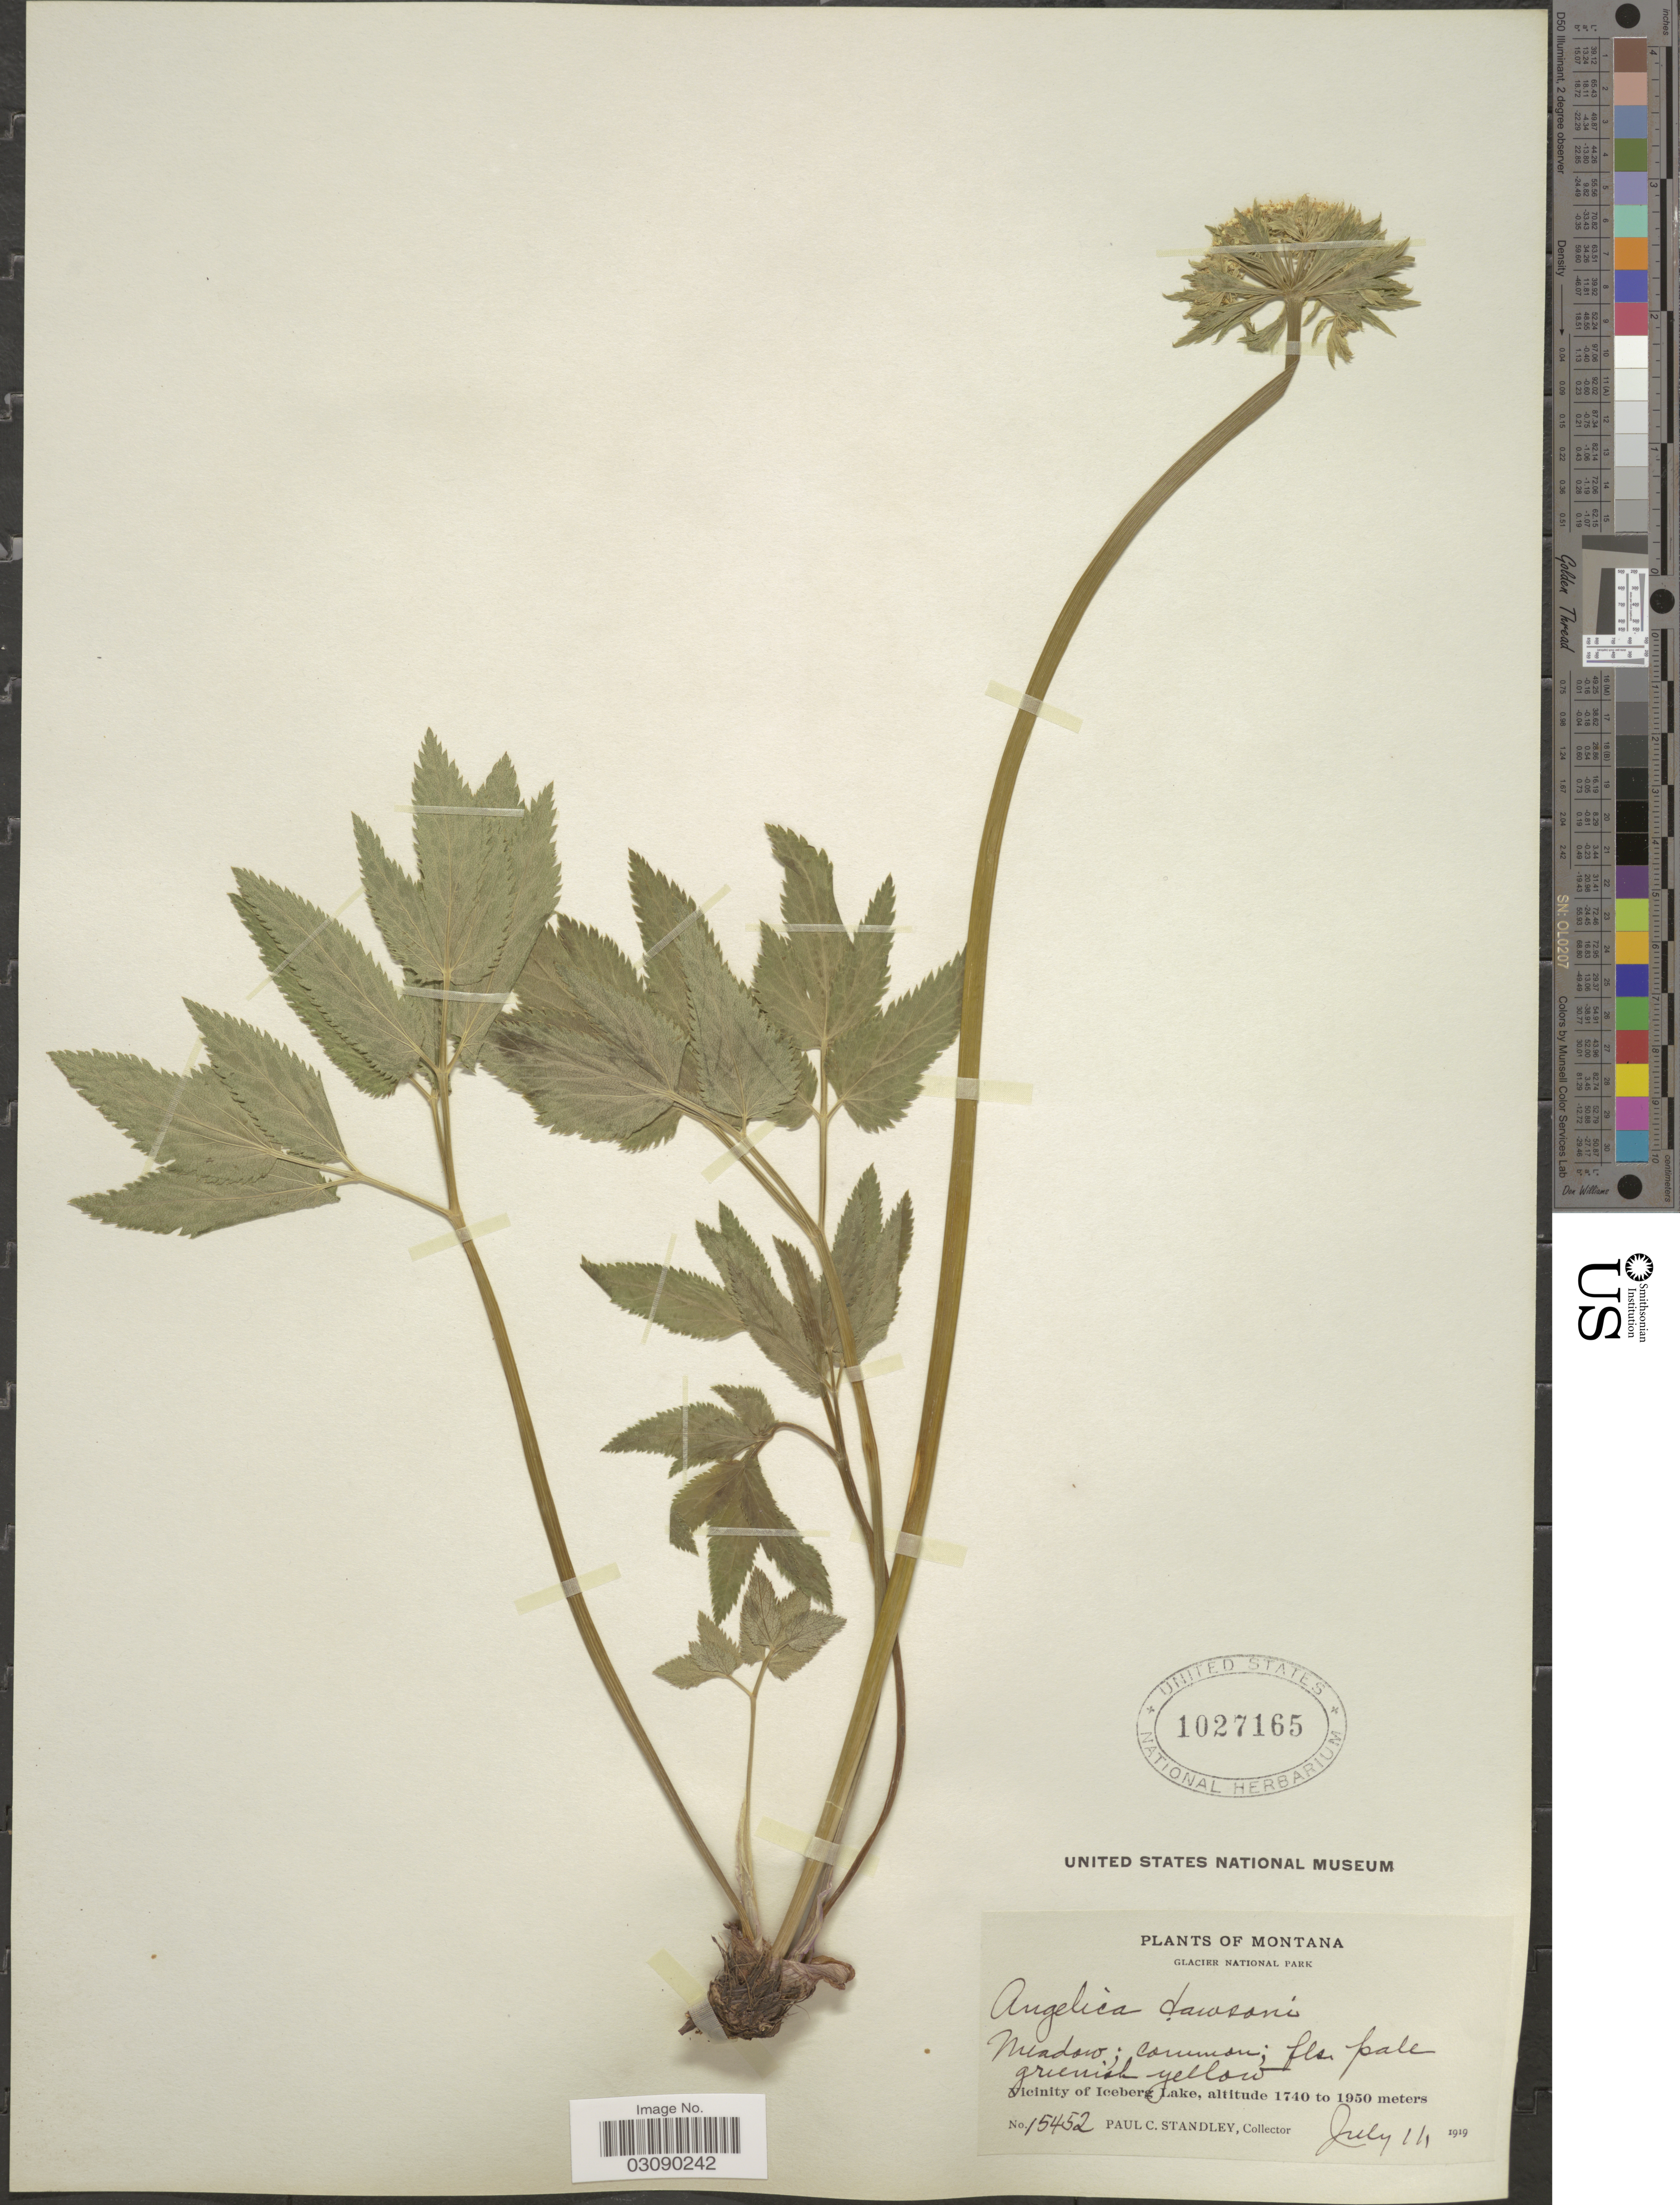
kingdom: Plantae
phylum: Tracheophyta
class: Magnoliopsida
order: Apiales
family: Apiaceae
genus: Angelica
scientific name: Angelica dawsonii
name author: S. Watson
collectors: P. C. Standley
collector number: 15452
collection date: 1919-07-11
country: United States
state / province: Montana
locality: Glacier National Park. Vicinity of Iceberg Lake.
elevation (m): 1740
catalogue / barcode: US 1027165